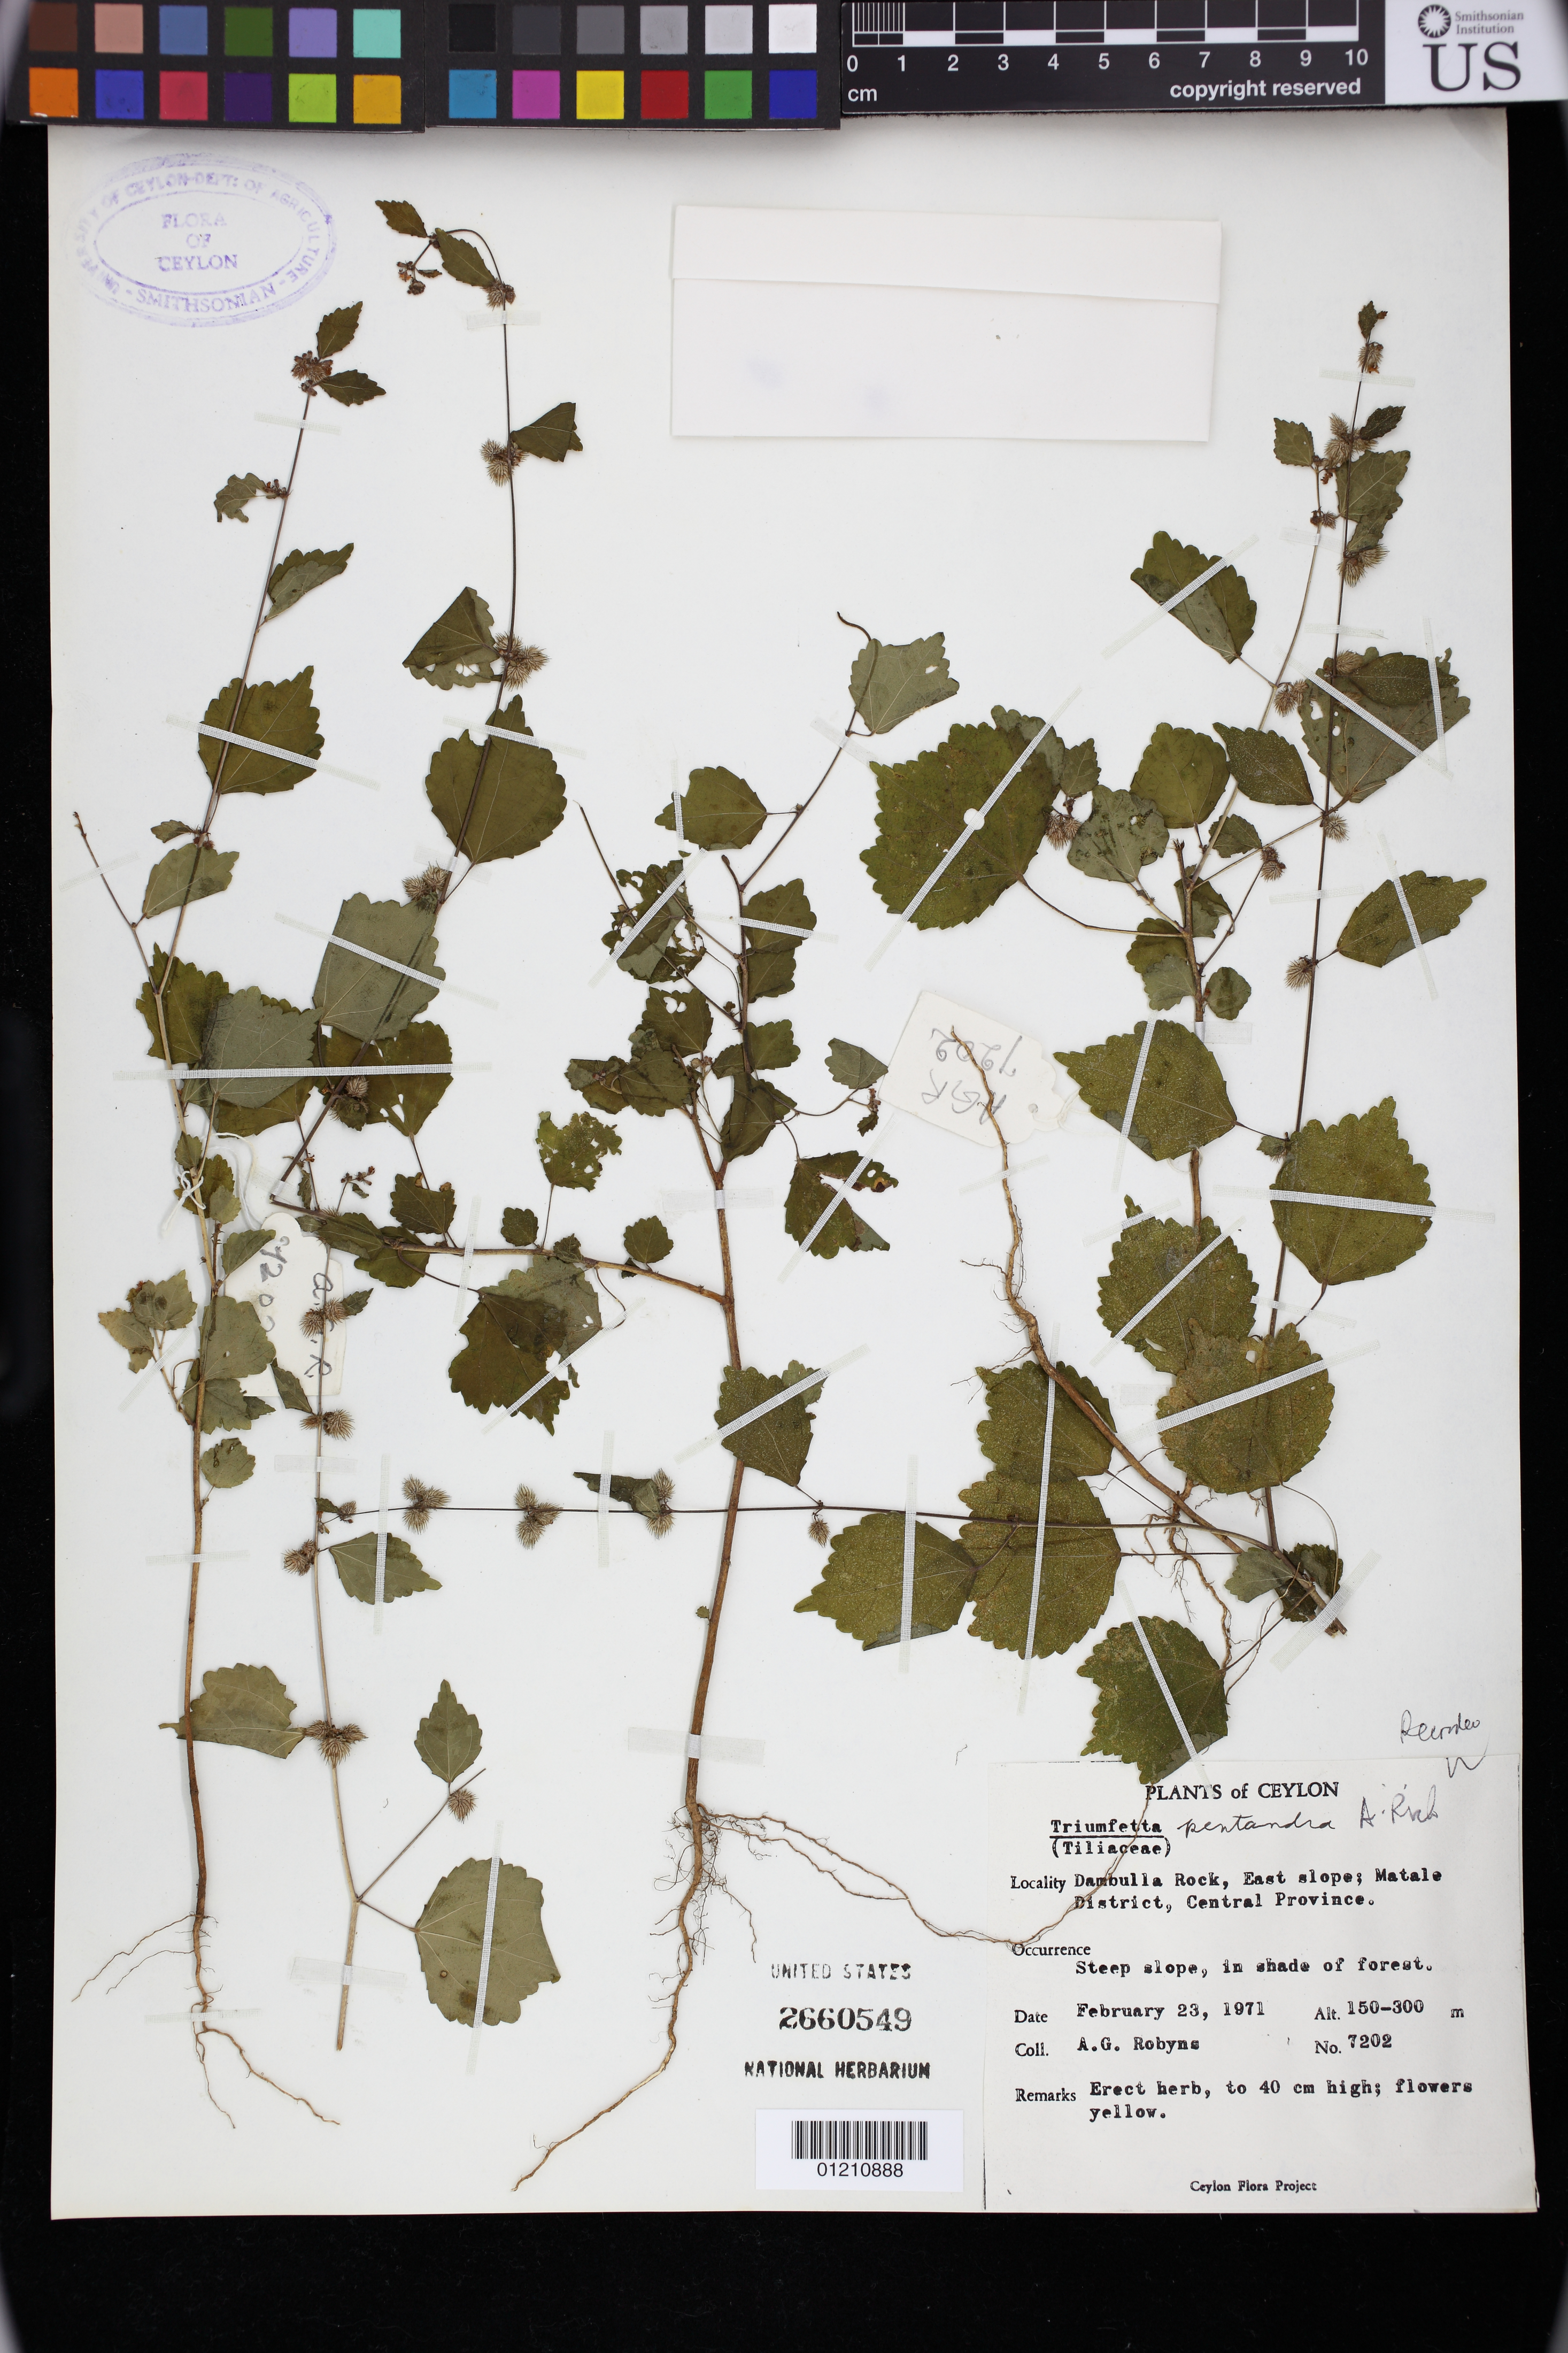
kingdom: Plantae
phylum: Tracheophyta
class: Magnoliopsida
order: Malvales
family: Malvaceae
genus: Triumfetta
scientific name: Triumfetta pentandra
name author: A. Rich.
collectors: A. G. Robyns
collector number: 7202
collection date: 1971-02-23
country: Sri Lanka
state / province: Southern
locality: Dambulla Rock, East slope; Matale District, Central Province.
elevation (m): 150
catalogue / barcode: US 2660549